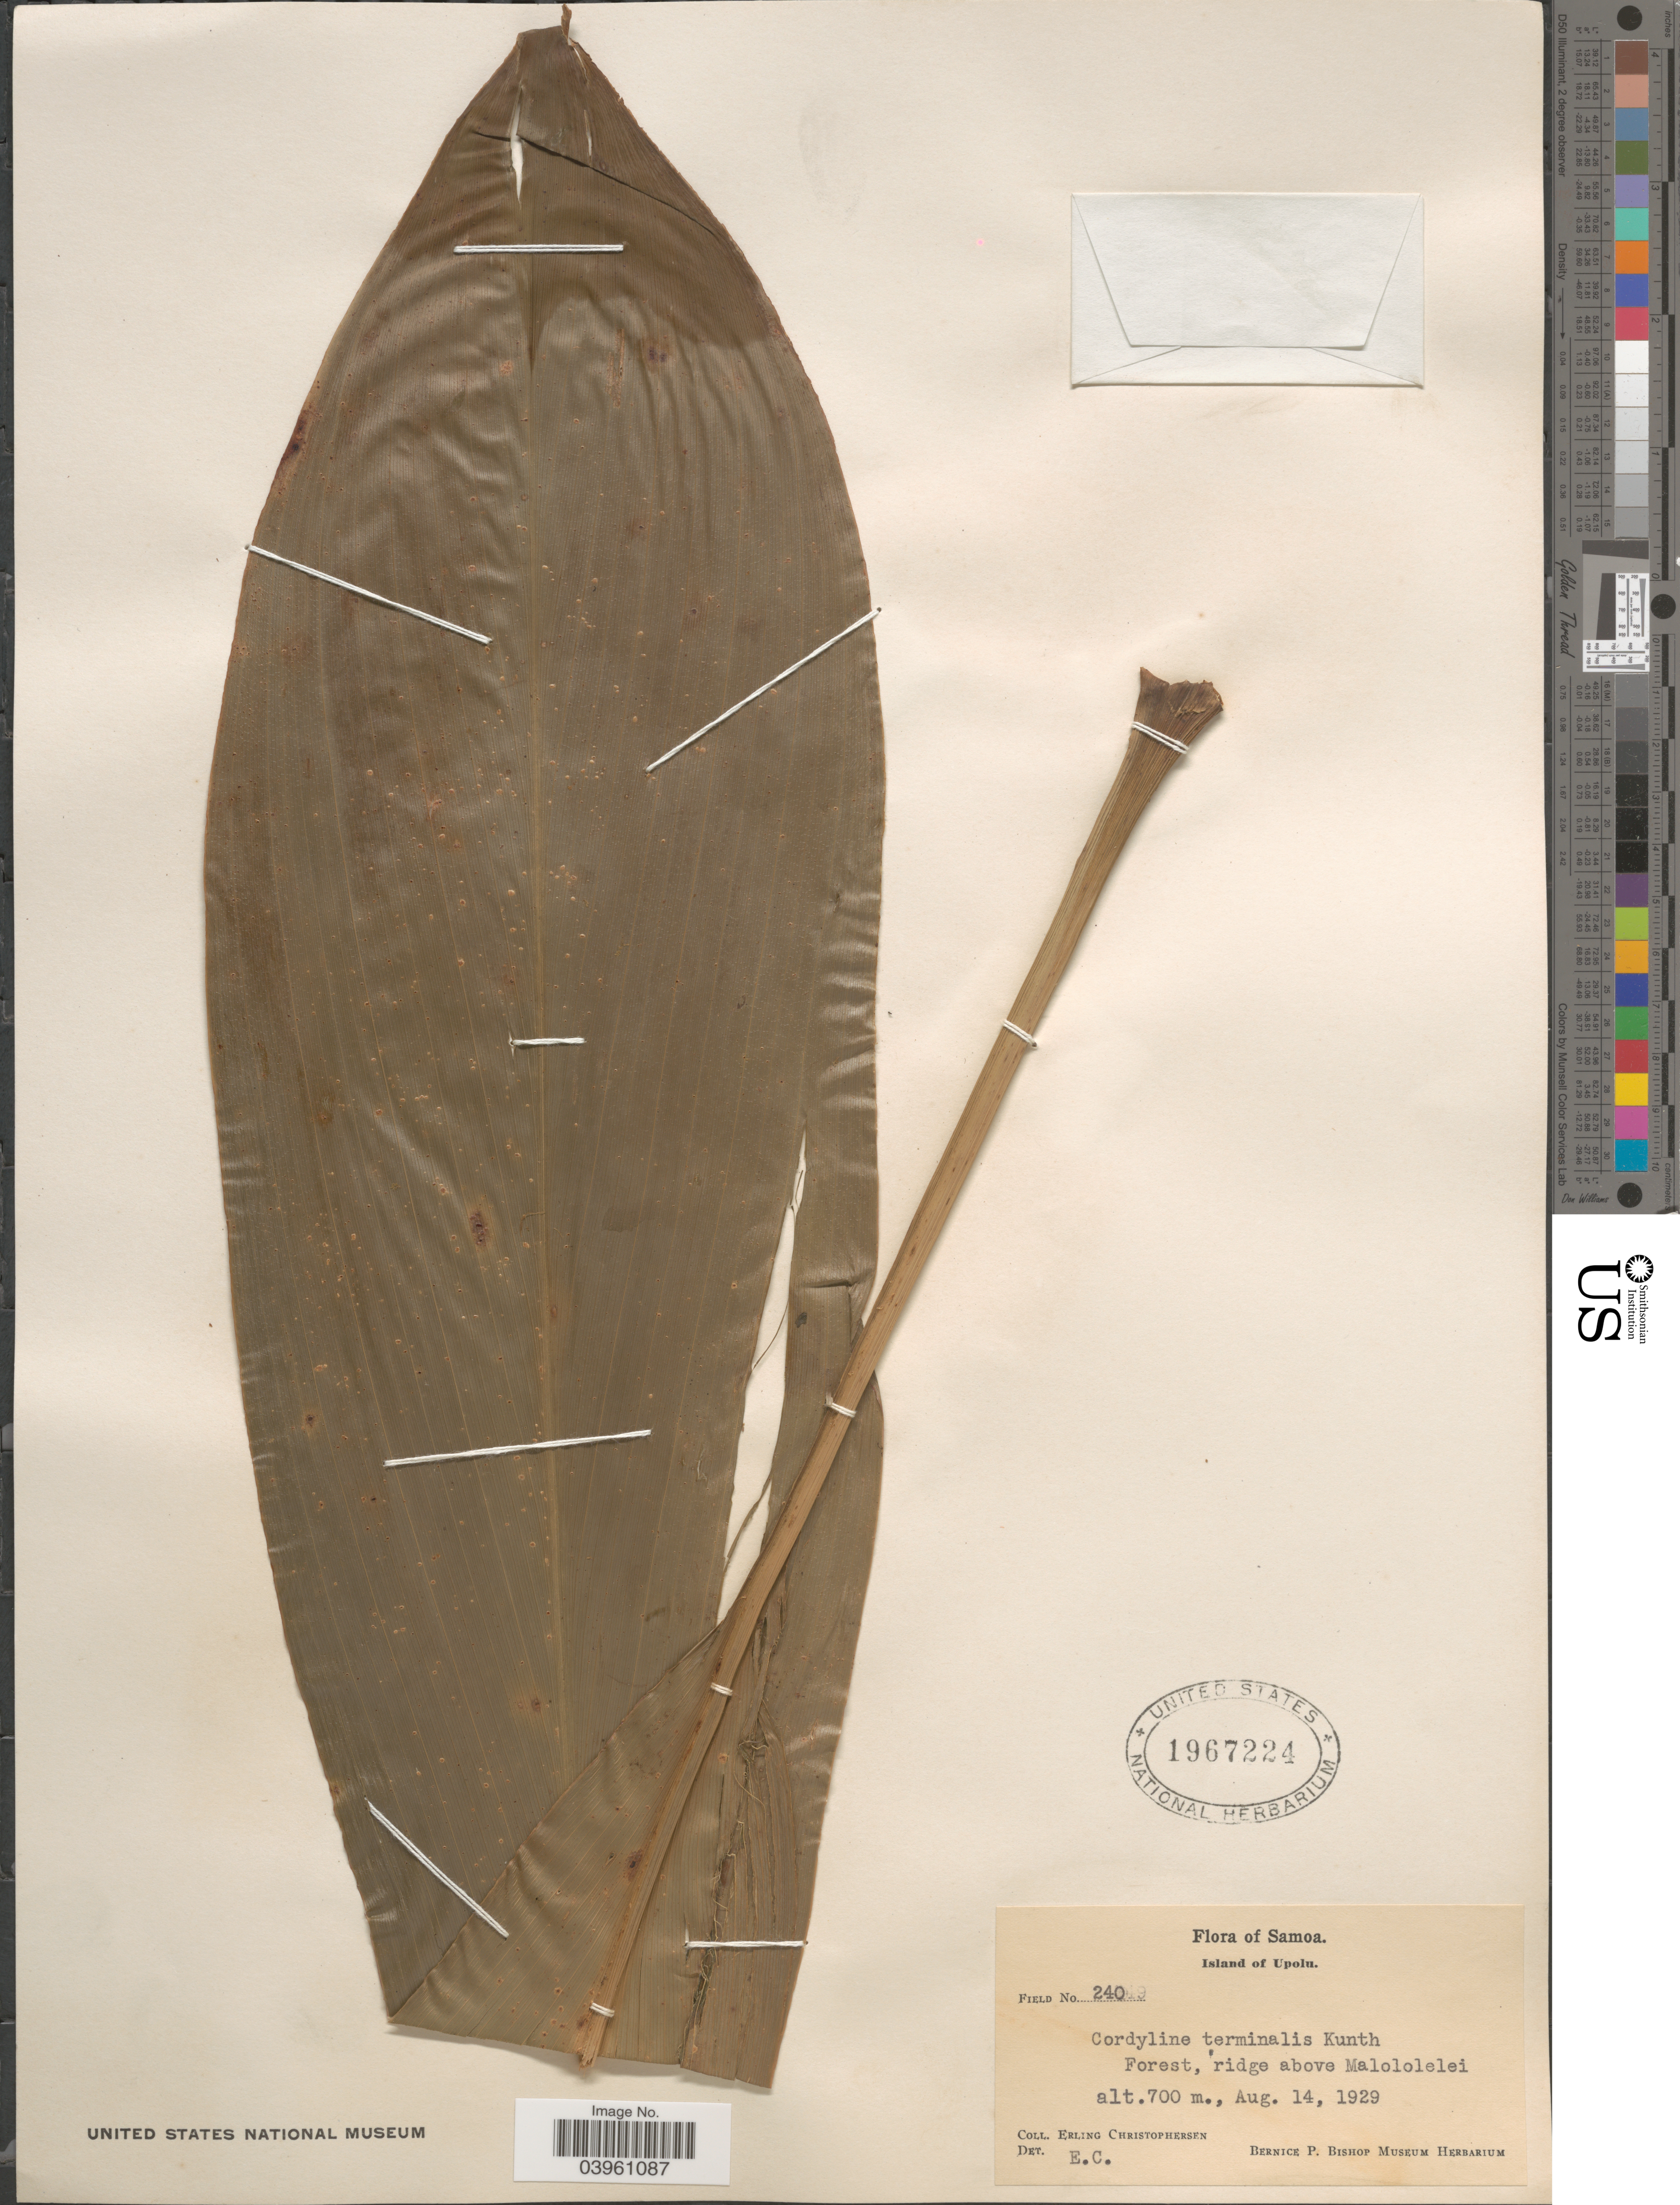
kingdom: Plantae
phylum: Tracheophyta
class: Liliopsida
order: Asparagales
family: Asparagaceae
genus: Cordyline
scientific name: Cordyline terminalis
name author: (L.) Kunth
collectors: E. Christophersen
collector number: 240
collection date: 1929-08-14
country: Samoa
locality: Island of Upolu. Forest, ridge above Malololelei.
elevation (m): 700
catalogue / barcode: US 1967224